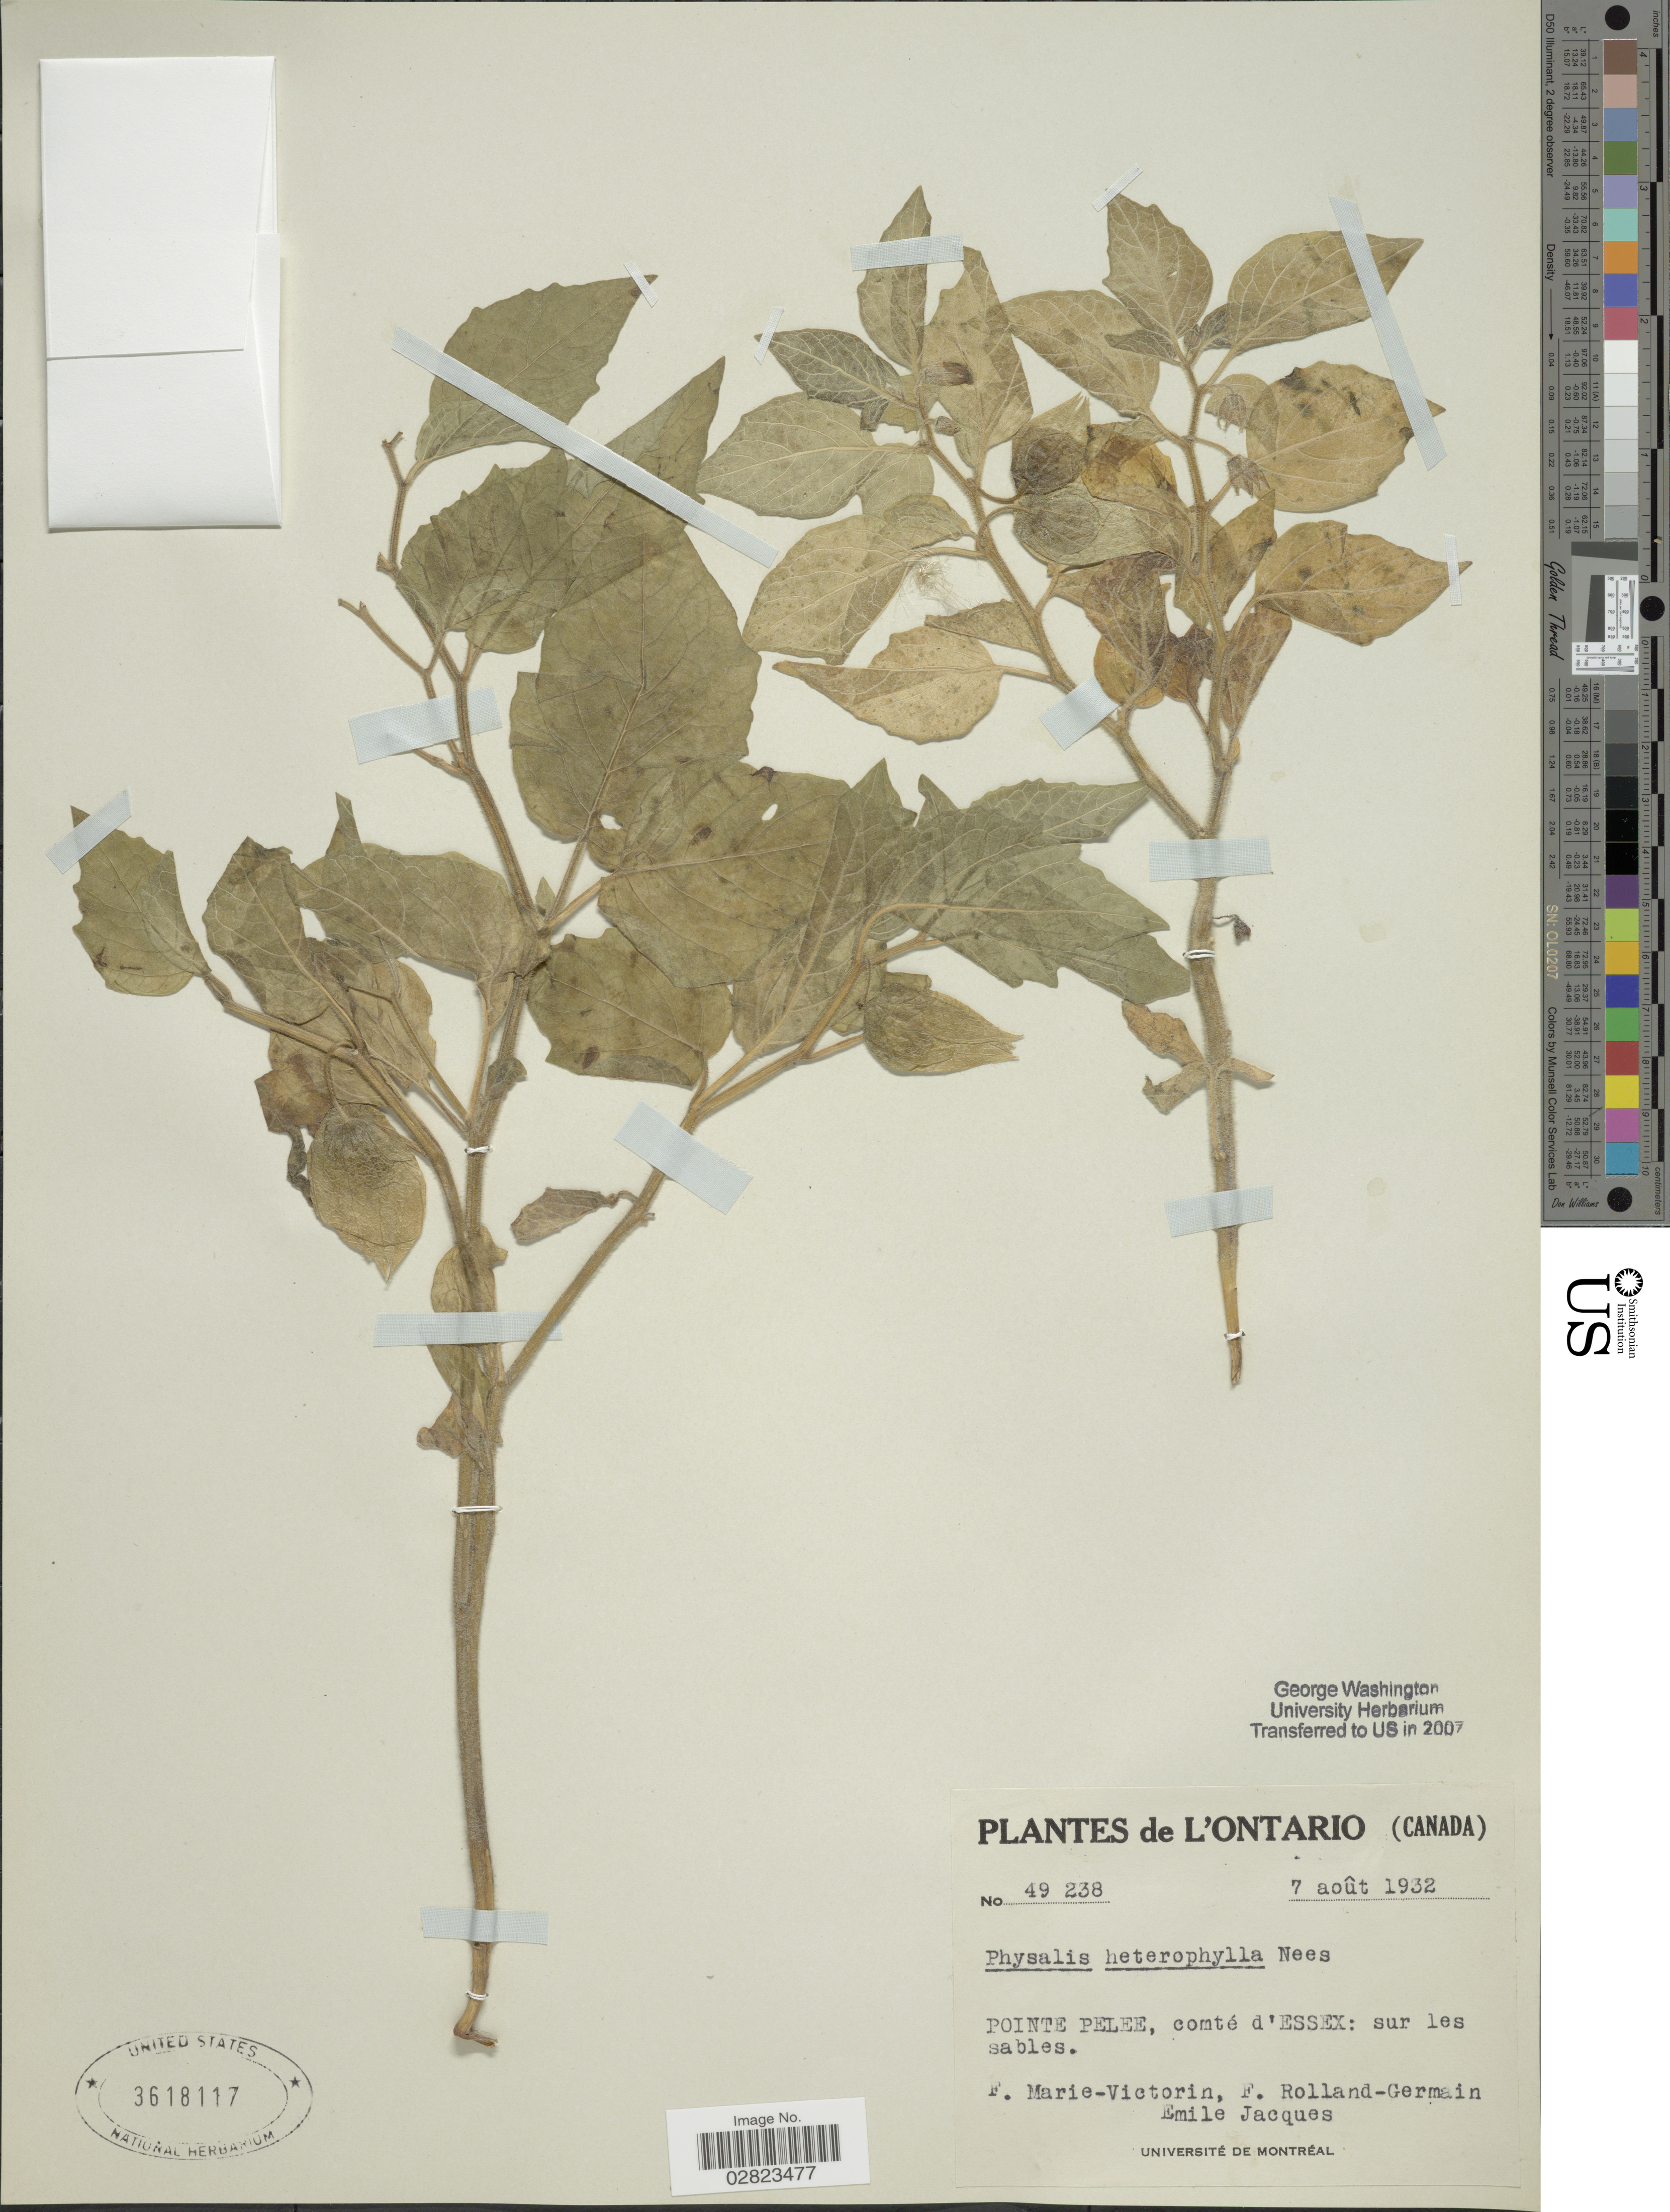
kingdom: Plantae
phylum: Tracheophyta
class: Magnoliopsida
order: Solanales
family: Solanaceae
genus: Physalis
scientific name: Physalis heterophylla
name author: Nees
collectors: F. Marie-Victorin, Rolland-Germain & E. Jacques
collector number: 49238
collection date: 1932-08-07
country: Canada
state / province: Ontario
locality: Pointe Pelee, comté d'Essex: sur les sables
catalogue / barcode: US 3618117